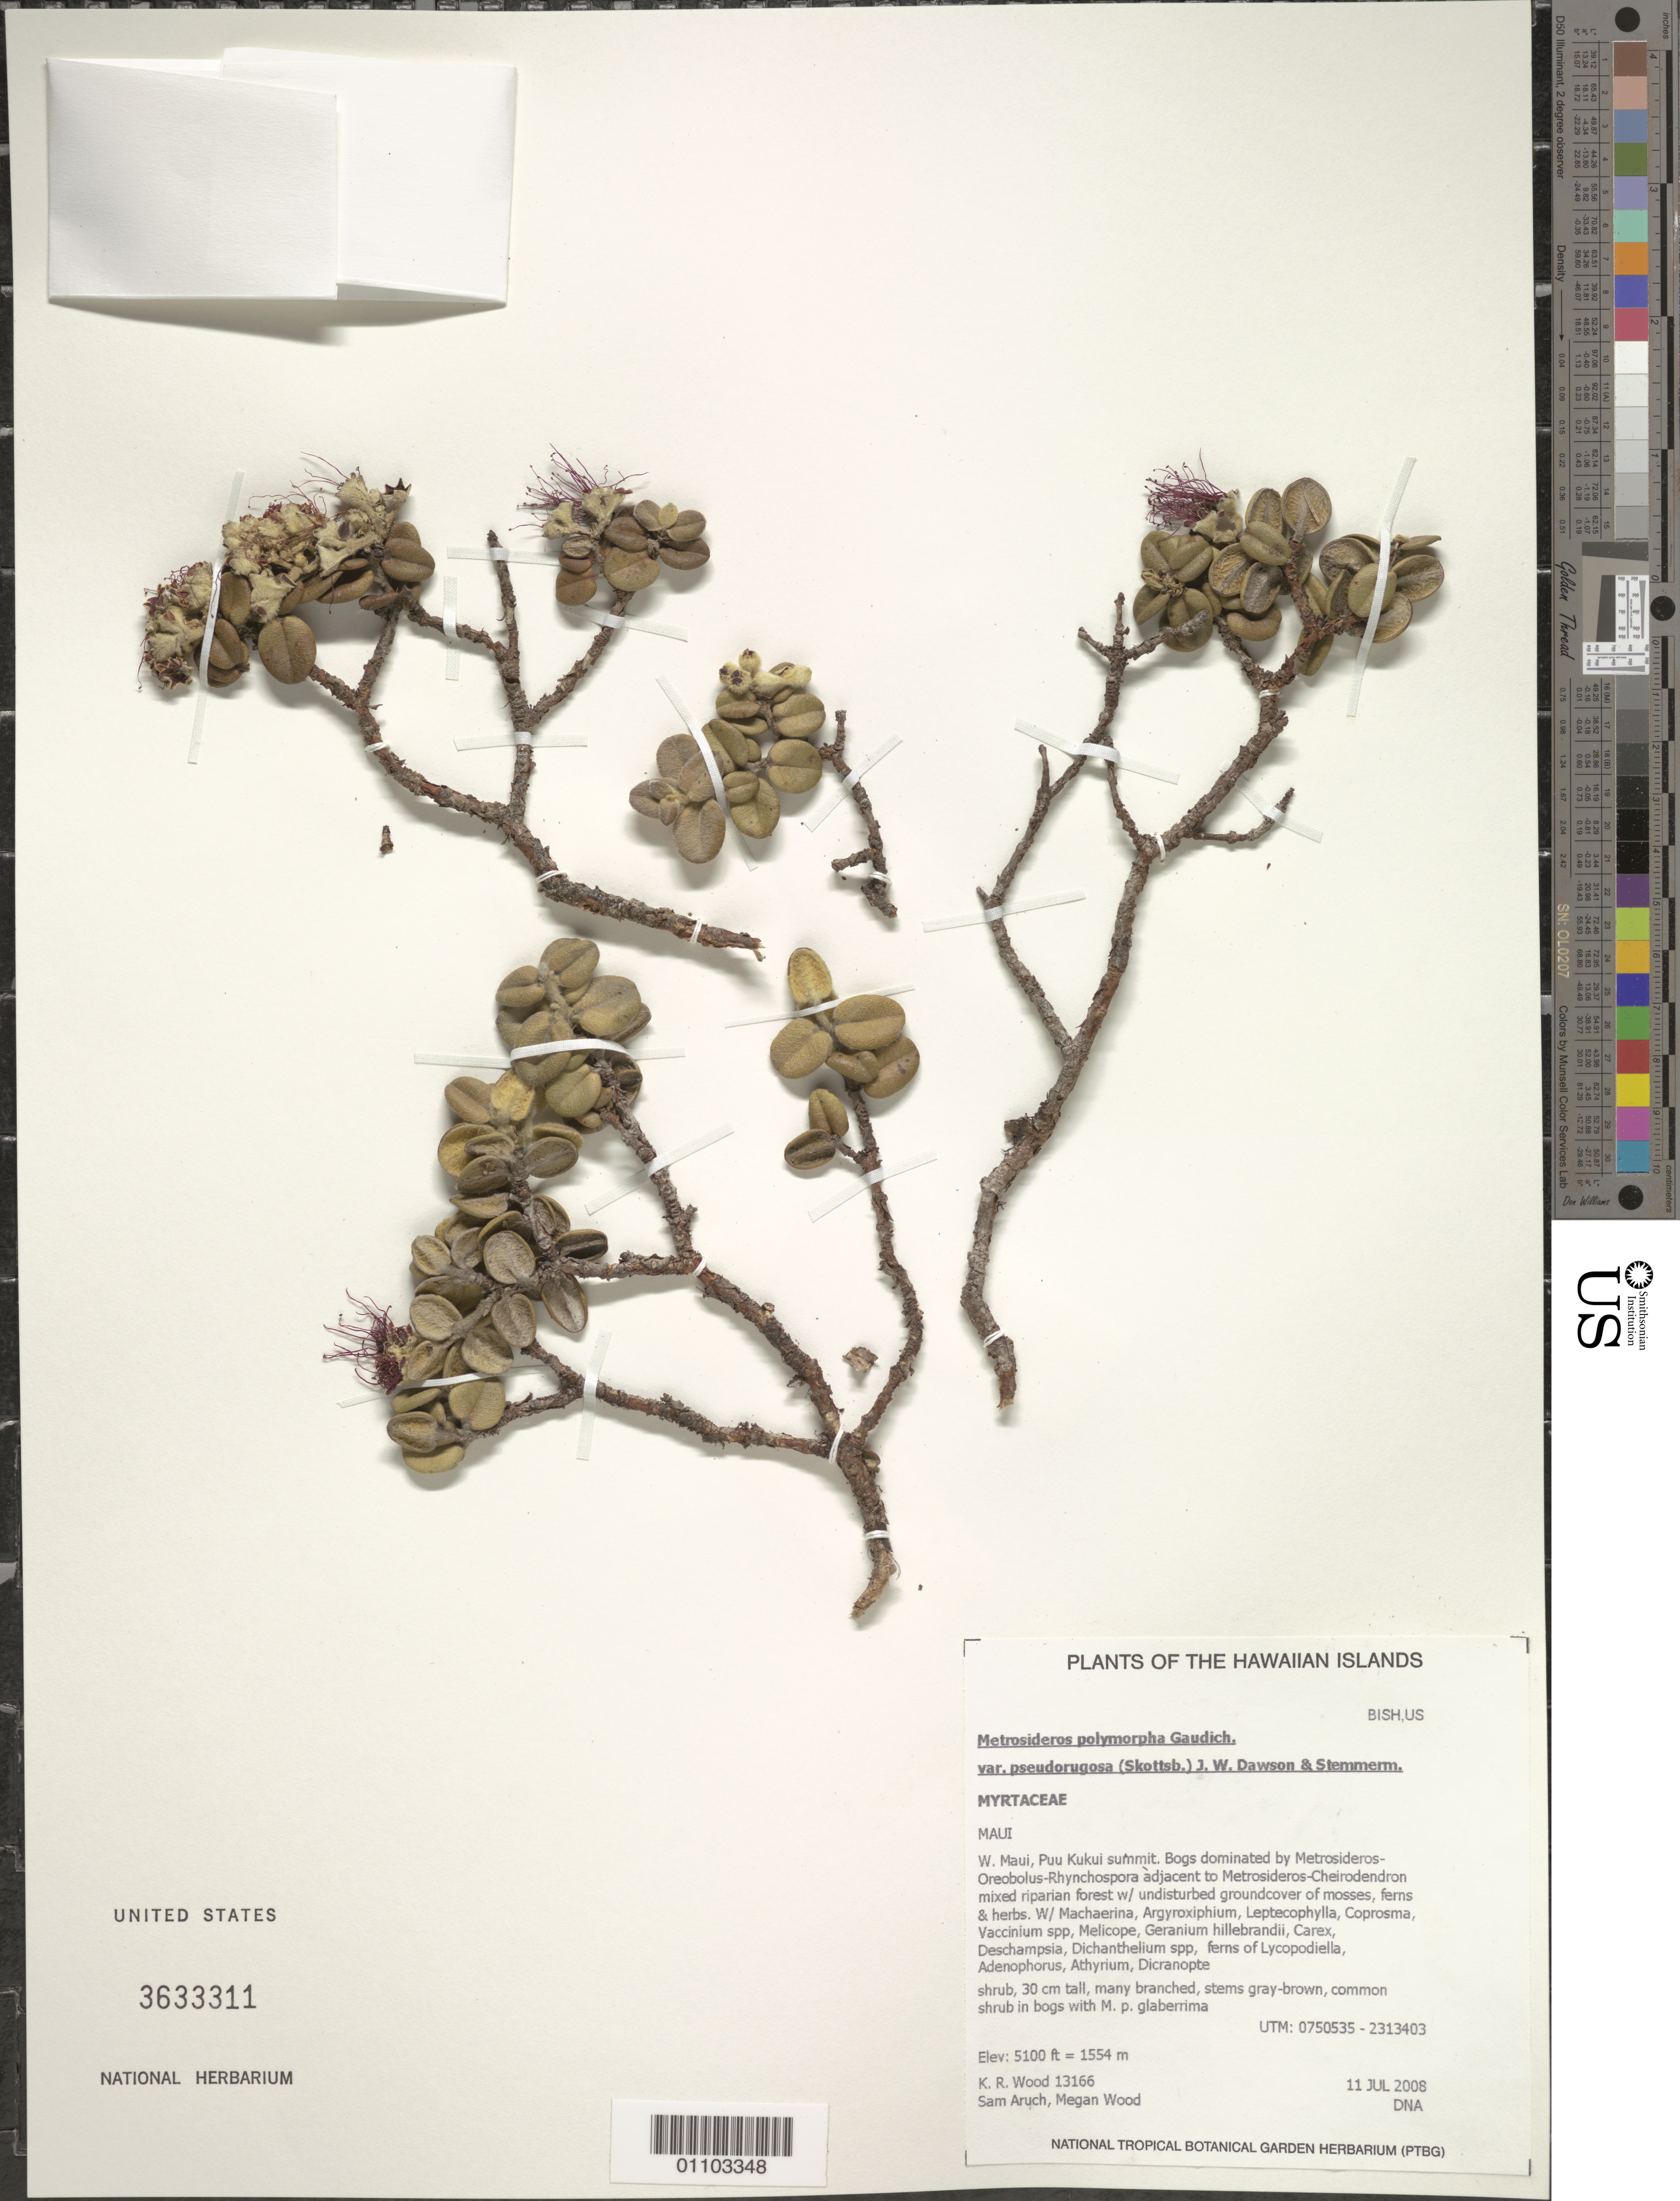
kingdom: Plantae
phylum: Tracheophyta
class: Magnoliopsida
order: Myrtales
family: Myrtaceae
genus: Metrosideros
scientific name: Metrosideros polymorpha var. pseudorugosa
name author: Skottsb.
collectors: K. R. Wood, S. Aruch & M. Wood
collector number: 13166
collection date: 2008-07-11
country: United States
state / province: Hawaii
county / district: Maui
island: Maui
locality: W. Maui, Puu Kukui summit.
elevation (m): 1554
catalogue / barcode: US 3633311